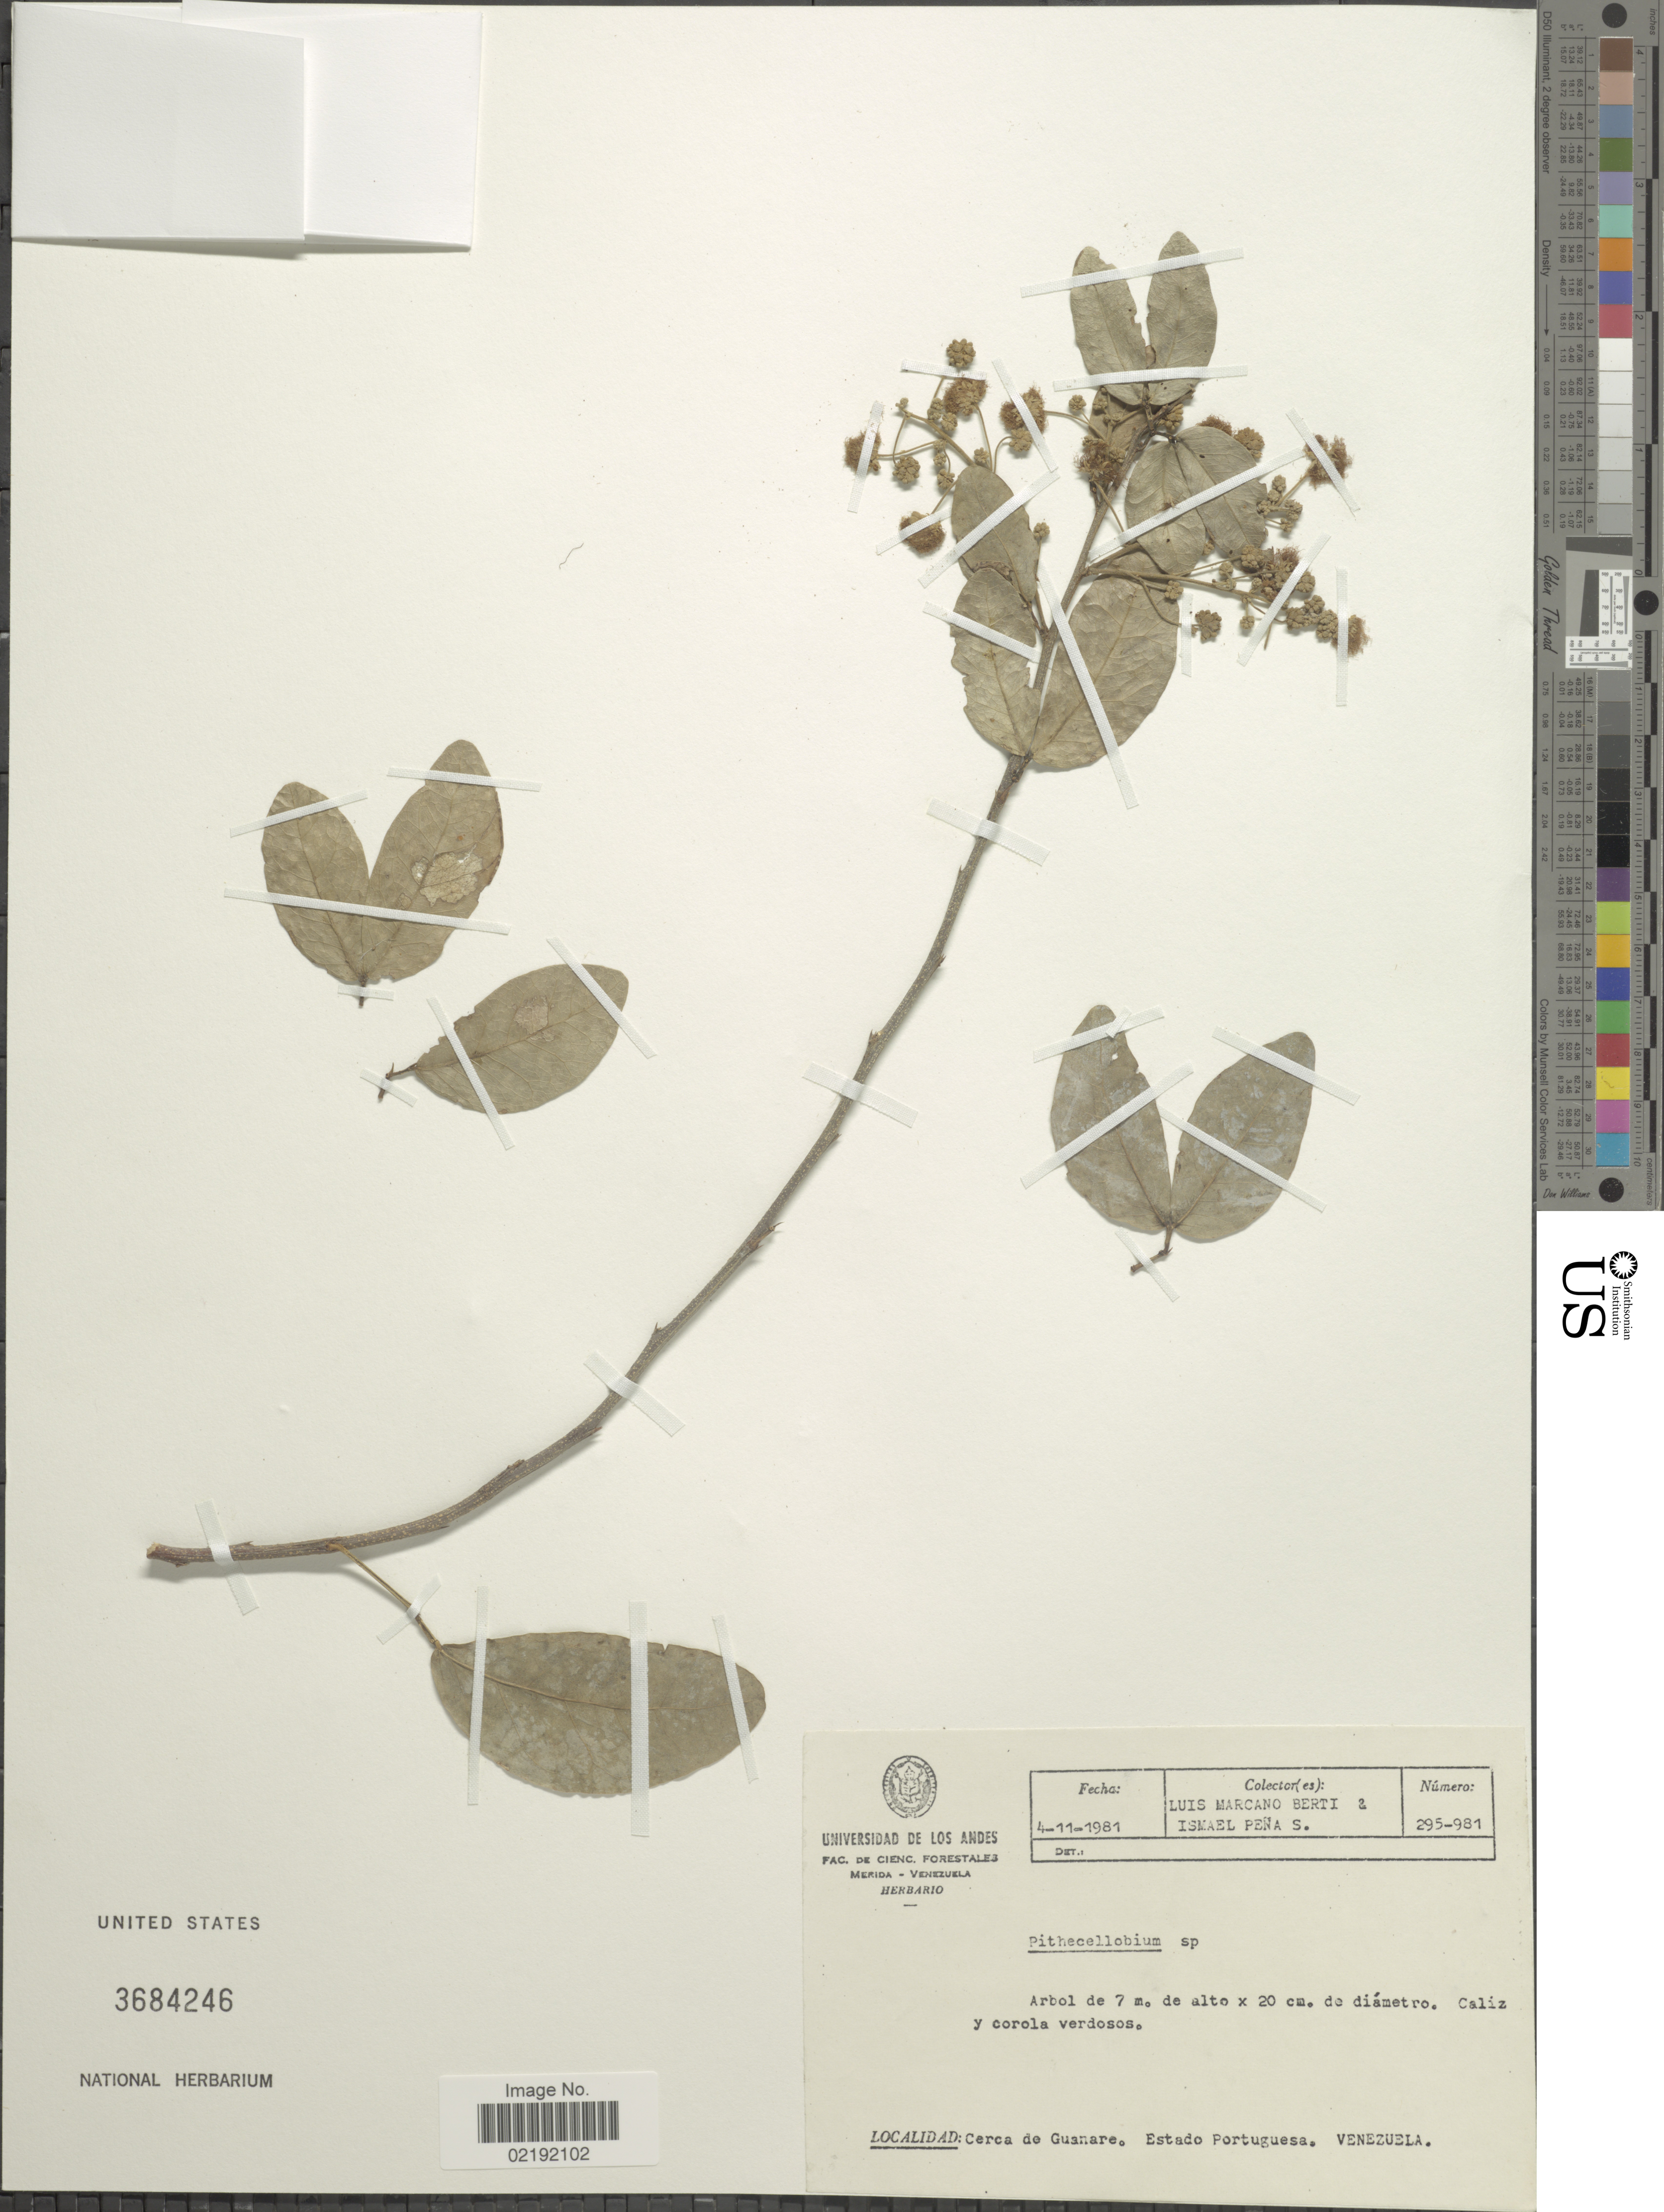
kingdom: Plantae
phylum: Tracheophyta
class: Magnoliopsida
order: Fabales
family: Fabaceae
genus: Pithecellobium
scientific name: Pithecellobium sp.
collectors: L. Marcano-Berti & I. Peña S.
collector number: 295-981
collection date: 1981-11-04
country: Venezuela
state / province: Portuguesa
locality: Cerca de Guanare. Estado Portuguesa.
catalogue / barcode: US 3684246